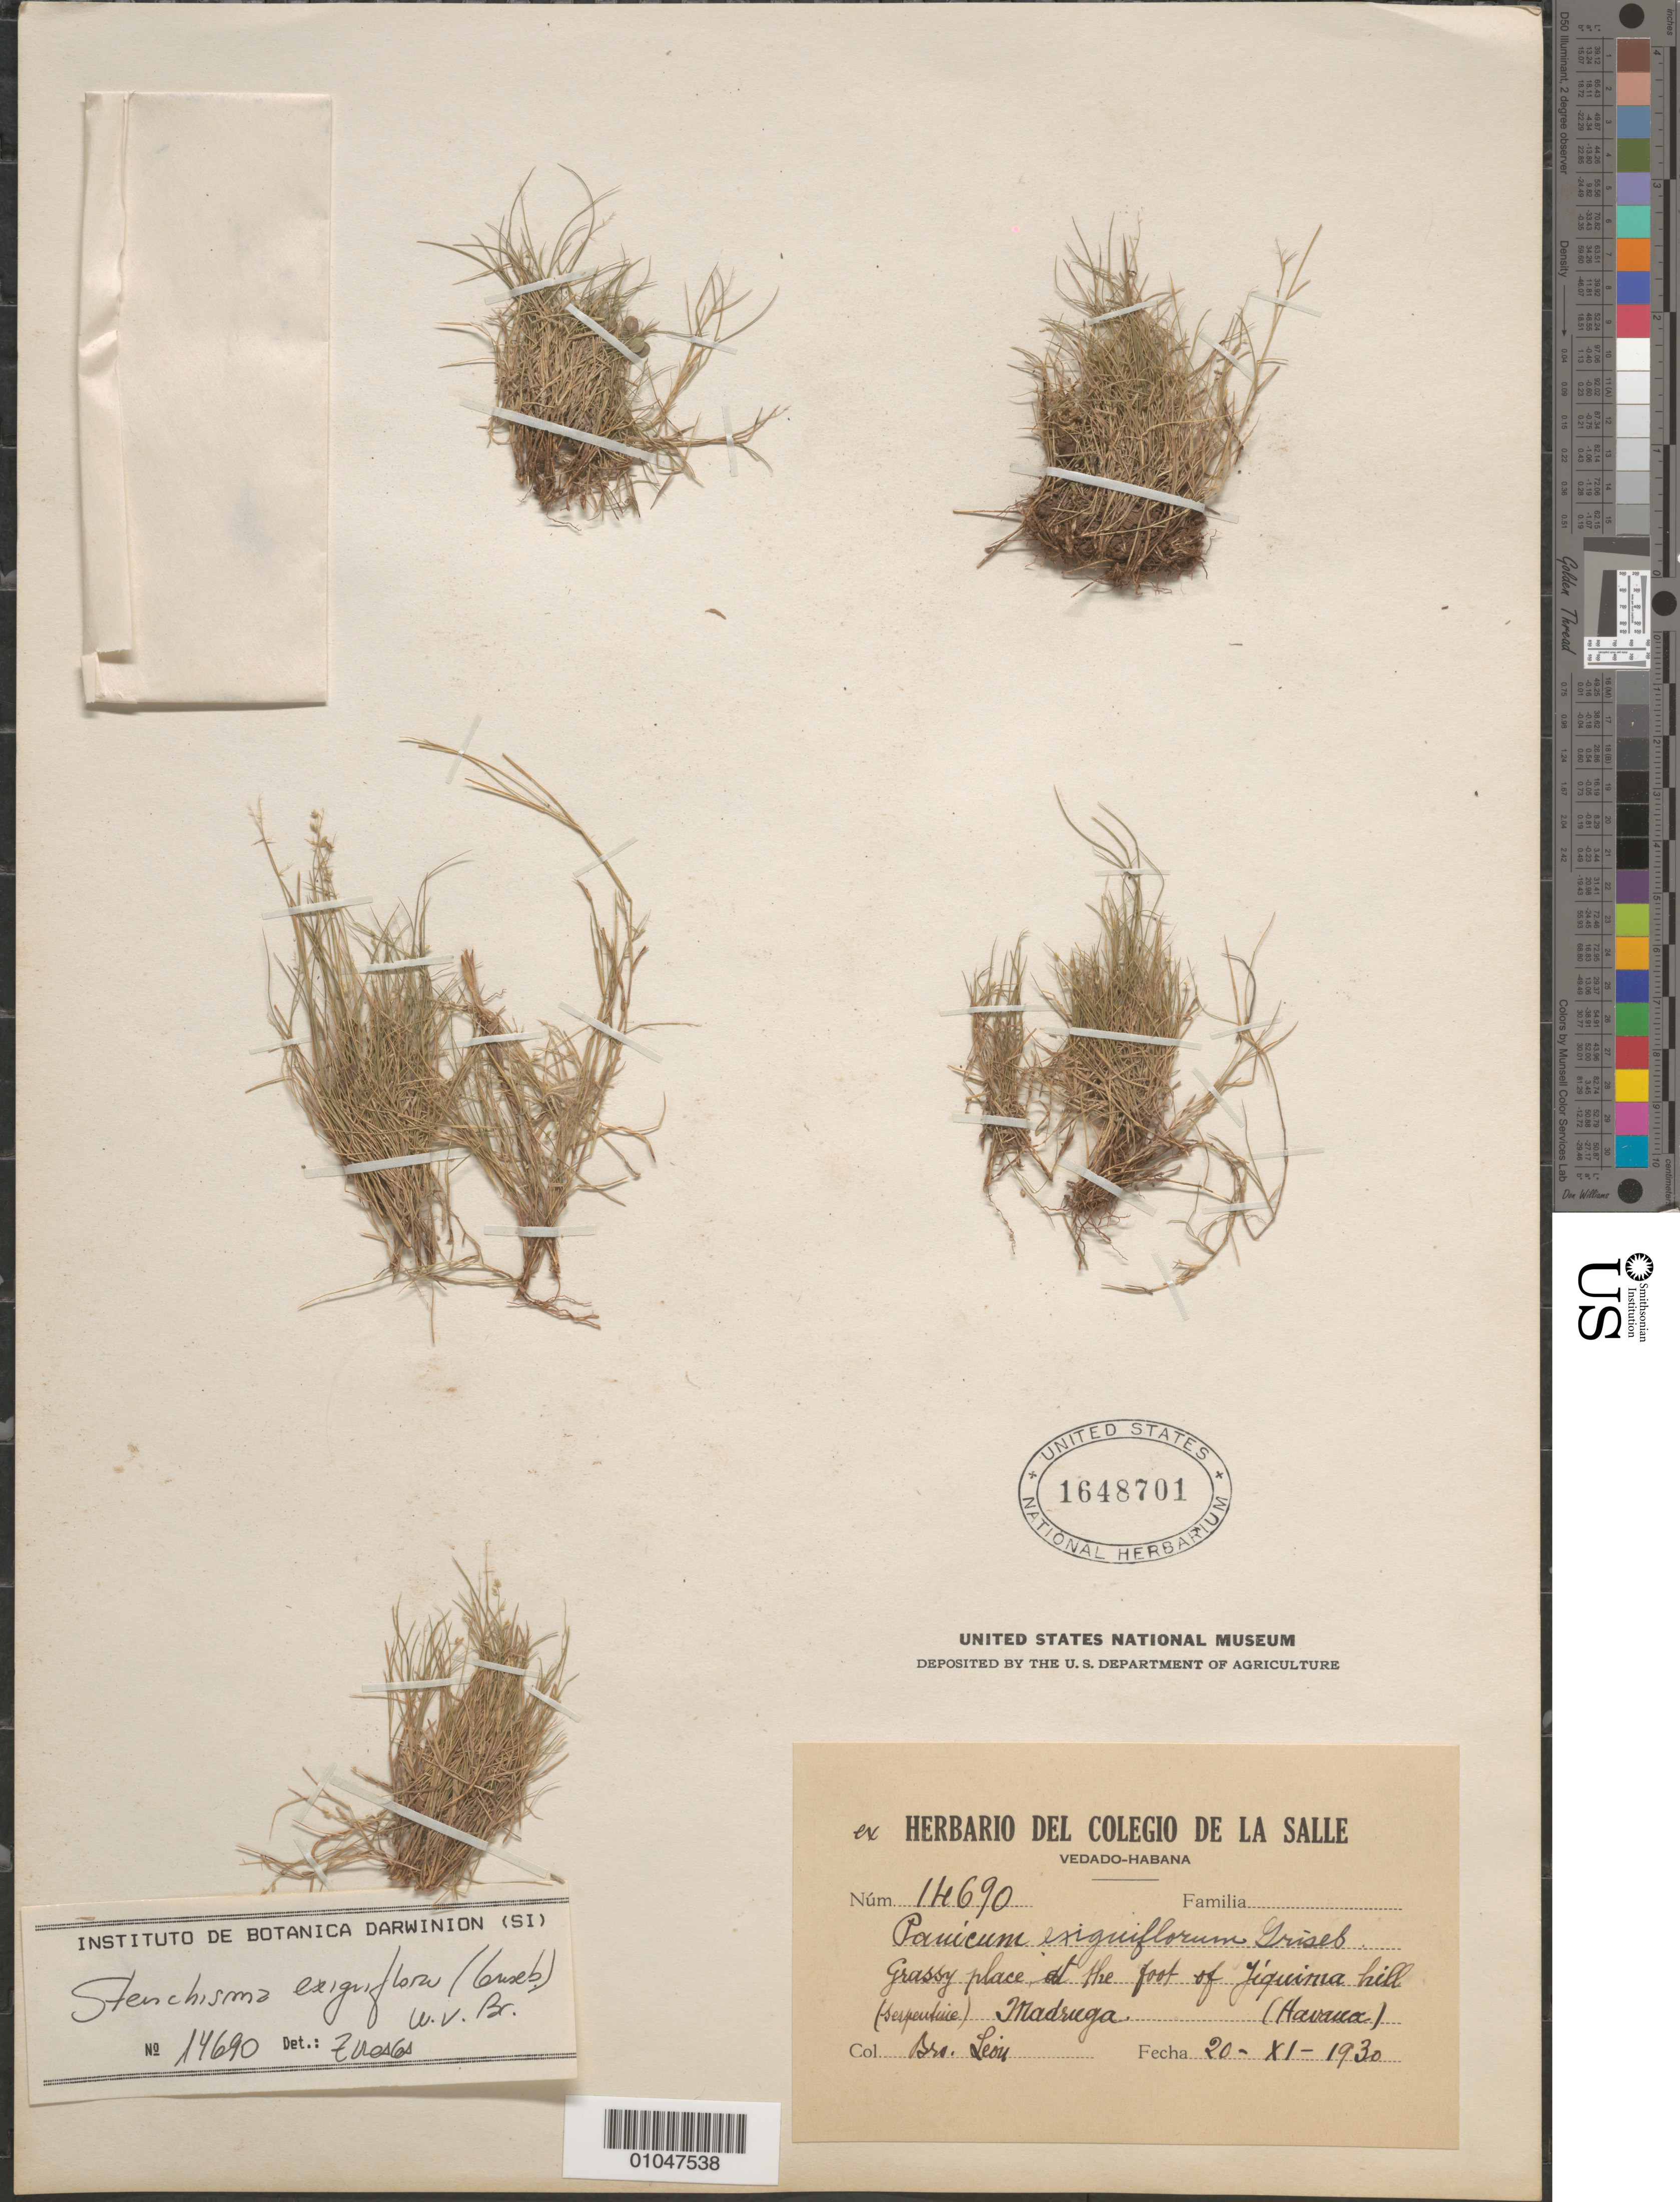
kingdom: Plantae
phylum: Tracheophyta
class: Liliopsida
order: Poales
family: Poaceae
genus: Panicum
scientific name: Panicum exiguiflorum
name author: Griseb.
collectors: Bro. León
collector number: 14690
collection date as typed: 20 Nov 1930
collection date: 1930-11-20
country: Cuba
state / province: La Habana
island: Cuba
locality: Grassy place at the foot of Jiguima Hill, Madruga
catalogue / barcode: US 1648701